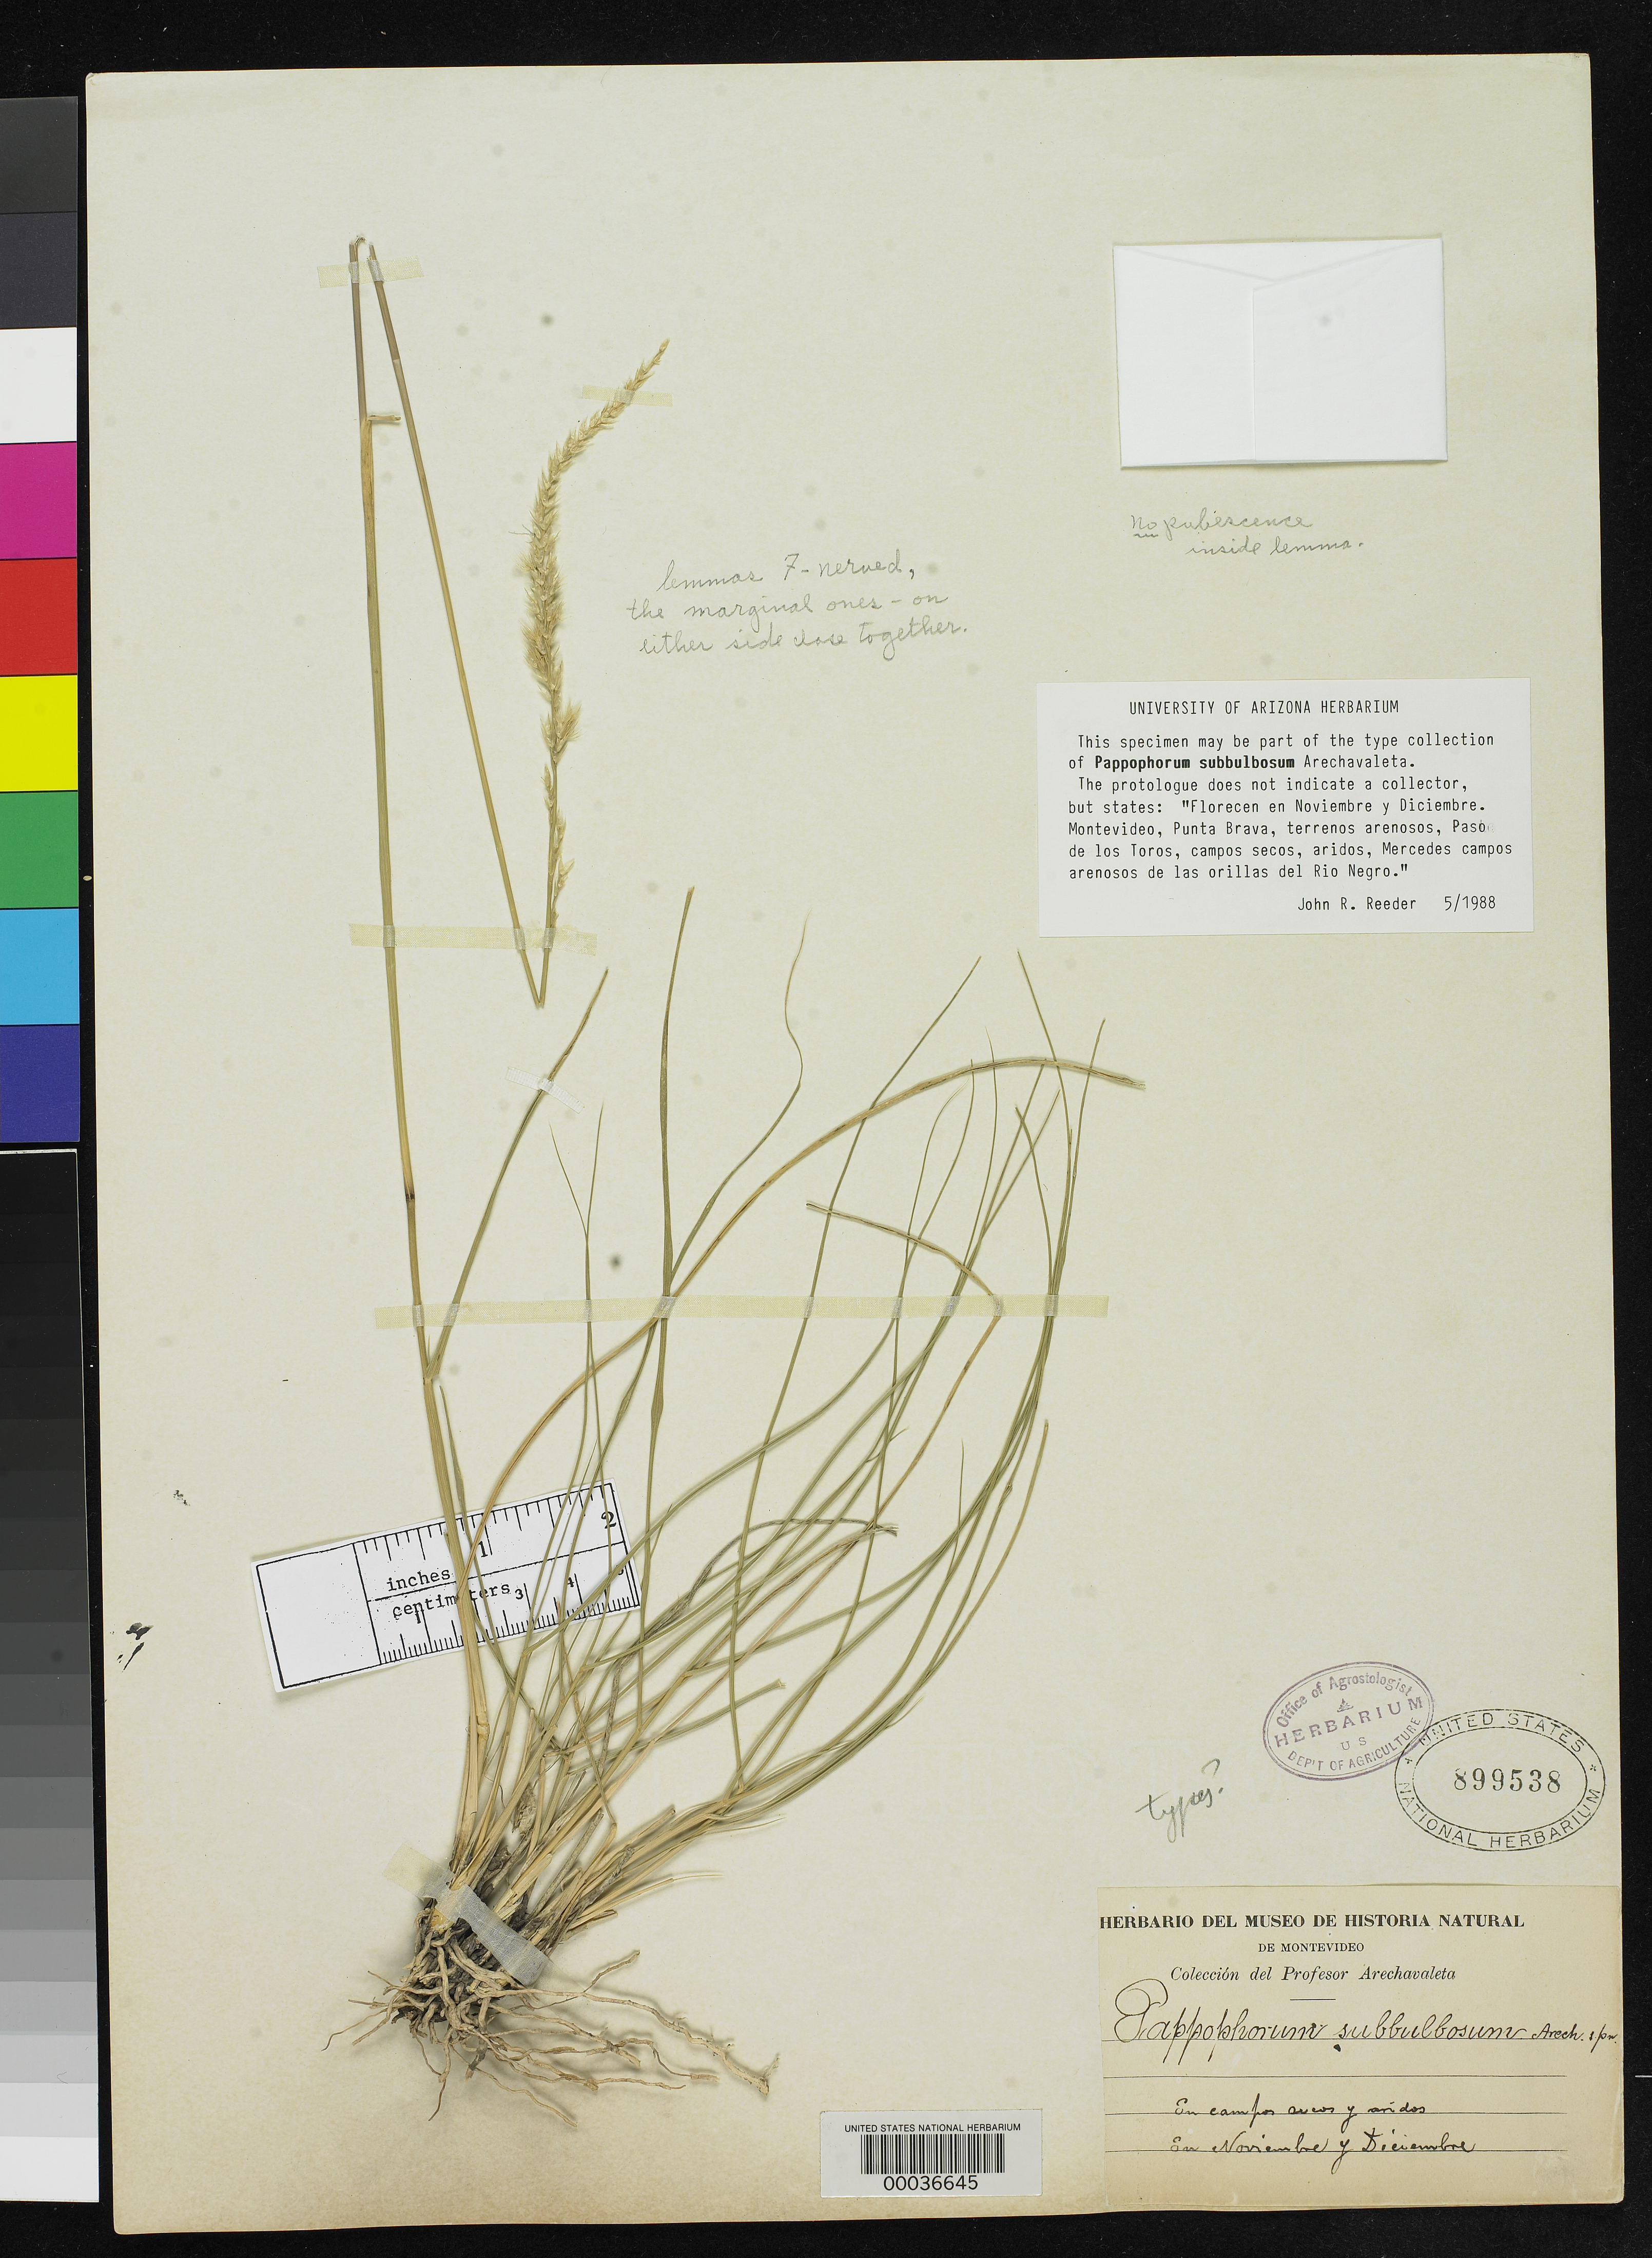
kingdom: Plantae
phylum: Tracheophyta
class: Liliopsida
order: Poales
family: Poaceae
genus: Pappophorum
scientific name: Pappophorum subbulbosum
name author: Arechav.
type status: Type Collection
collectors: J. Arechavaleta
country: Uruguay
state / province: Montevideo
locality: Punta Brava, Paso de los Toros, Rio Negro.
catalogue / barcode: US 899538